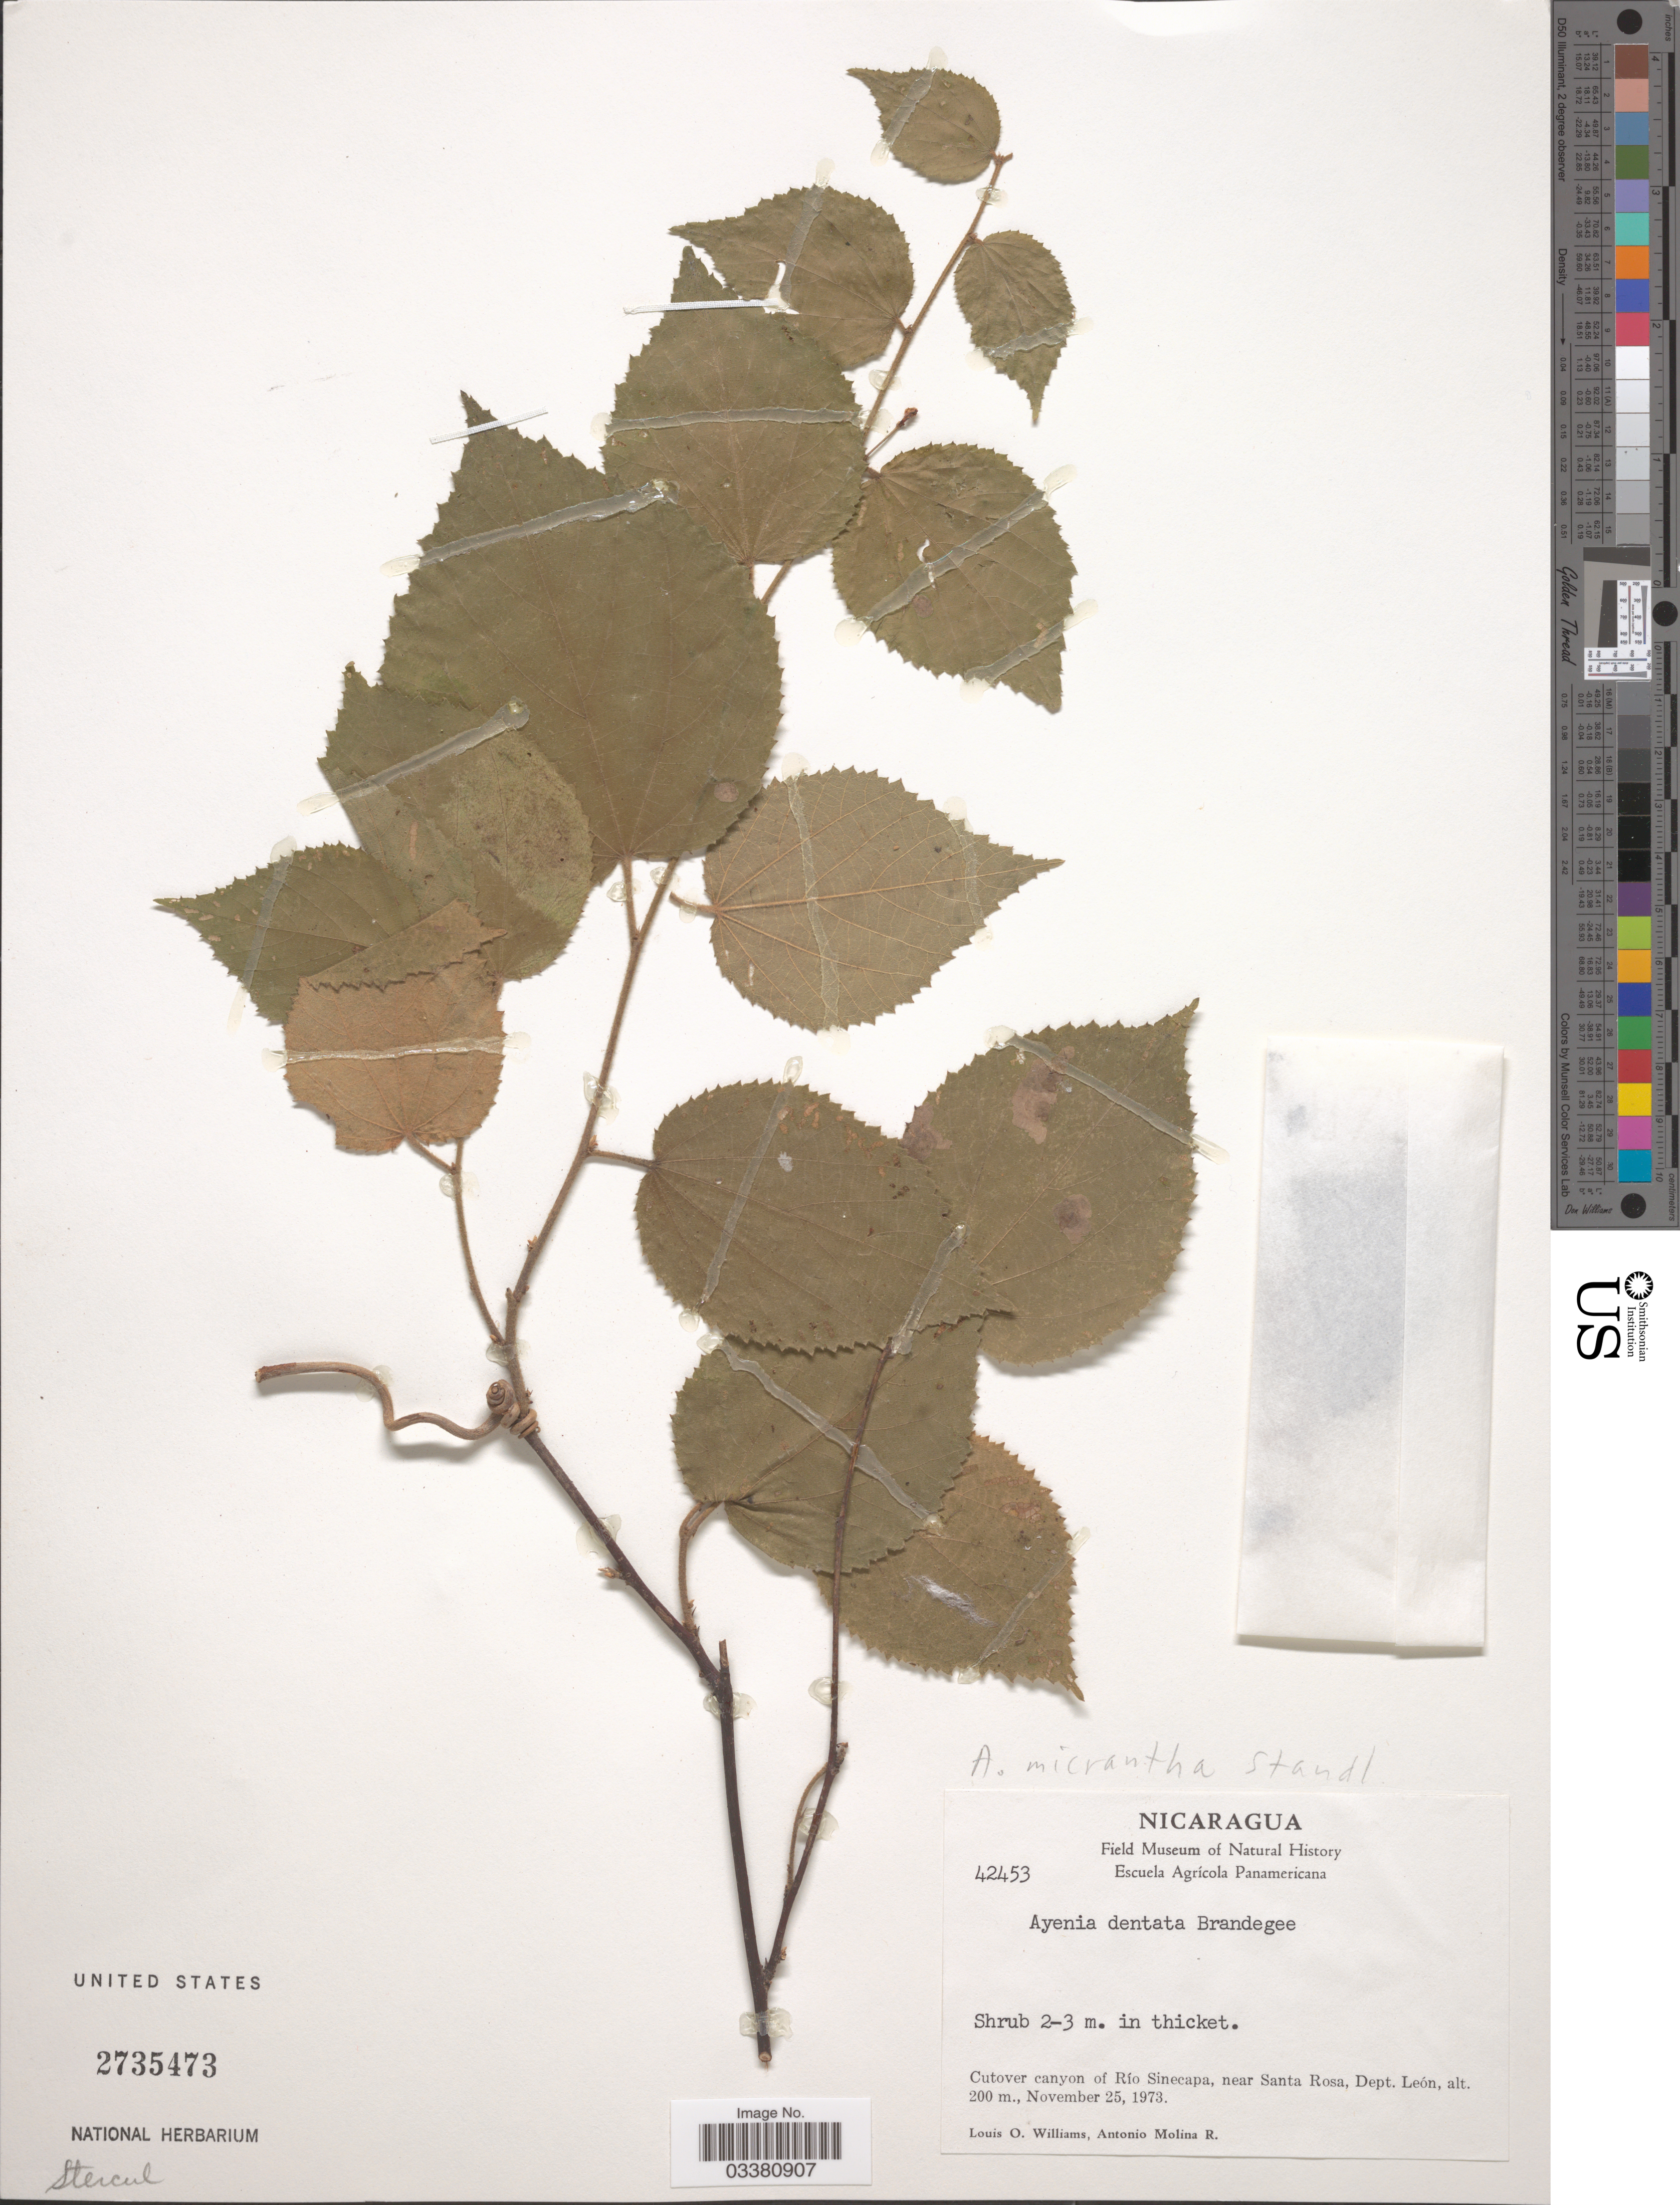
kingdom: Plantae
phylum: Tracheophyta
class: Magnoliopsida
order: Malvales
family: Malvaceae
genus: Ayenia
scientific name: Ayenia micrantha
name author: Standl.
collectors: L. O. Williams & A. Molina R.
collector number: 42453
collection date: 1973-11-25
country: Nicaragua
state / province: Leon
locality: Cutover canyon of Río Sinecapa, near Santa Rosa, Dept. León.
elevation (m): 200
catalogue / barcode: US 2735473